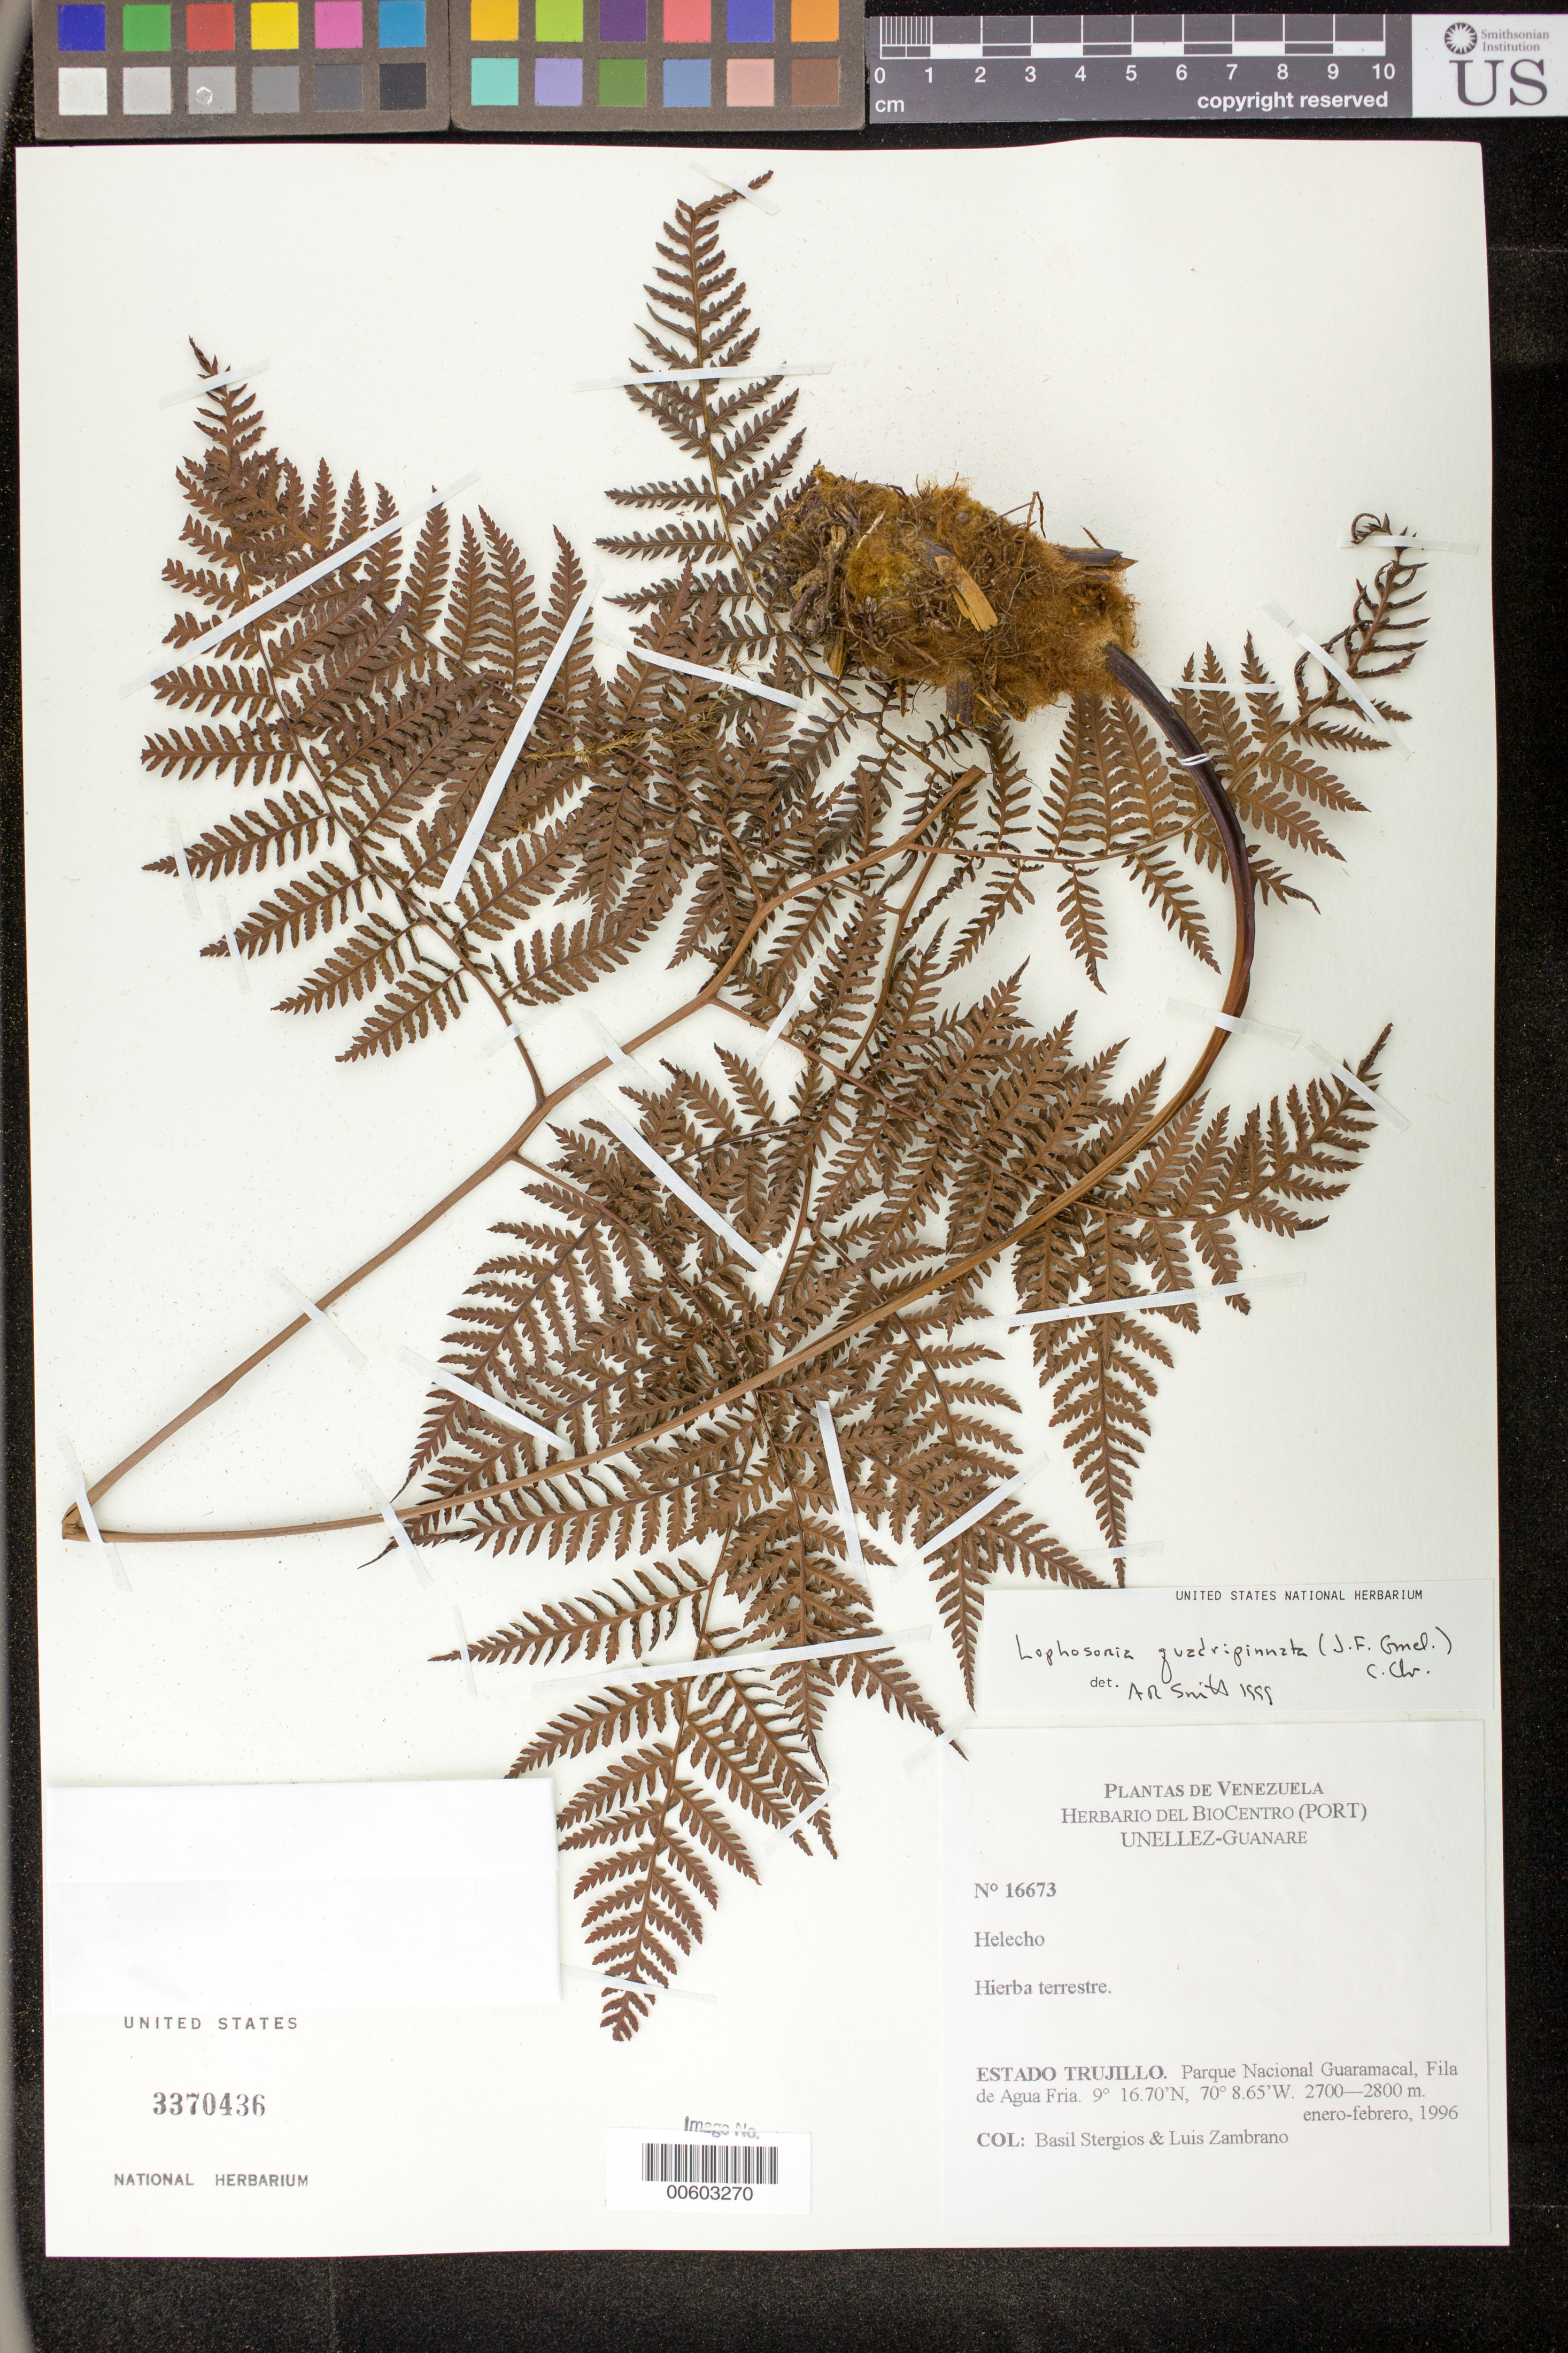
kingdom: Plantae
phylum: Tracheophyta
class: Polypodiopsida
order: Cyatheales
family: Dicksoniaceae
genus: Lophosoria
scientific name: Lophosoria quadripinnata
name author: (J.F. Gmel.) C. Chr.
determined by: Smith, Alan R., (UC)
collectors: B. G. Stergios & L. Zambrano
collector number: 16673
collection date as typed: Jan 1996 to -- Feb 1996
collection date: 1996-01/1996-02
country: Venezuela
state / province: Trujillo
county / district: Boconó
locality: Parque Nacional Guaramacal, Fila de Agua Fria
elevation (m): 2700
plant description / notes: PORT, UC, US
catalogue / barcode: US 3370436